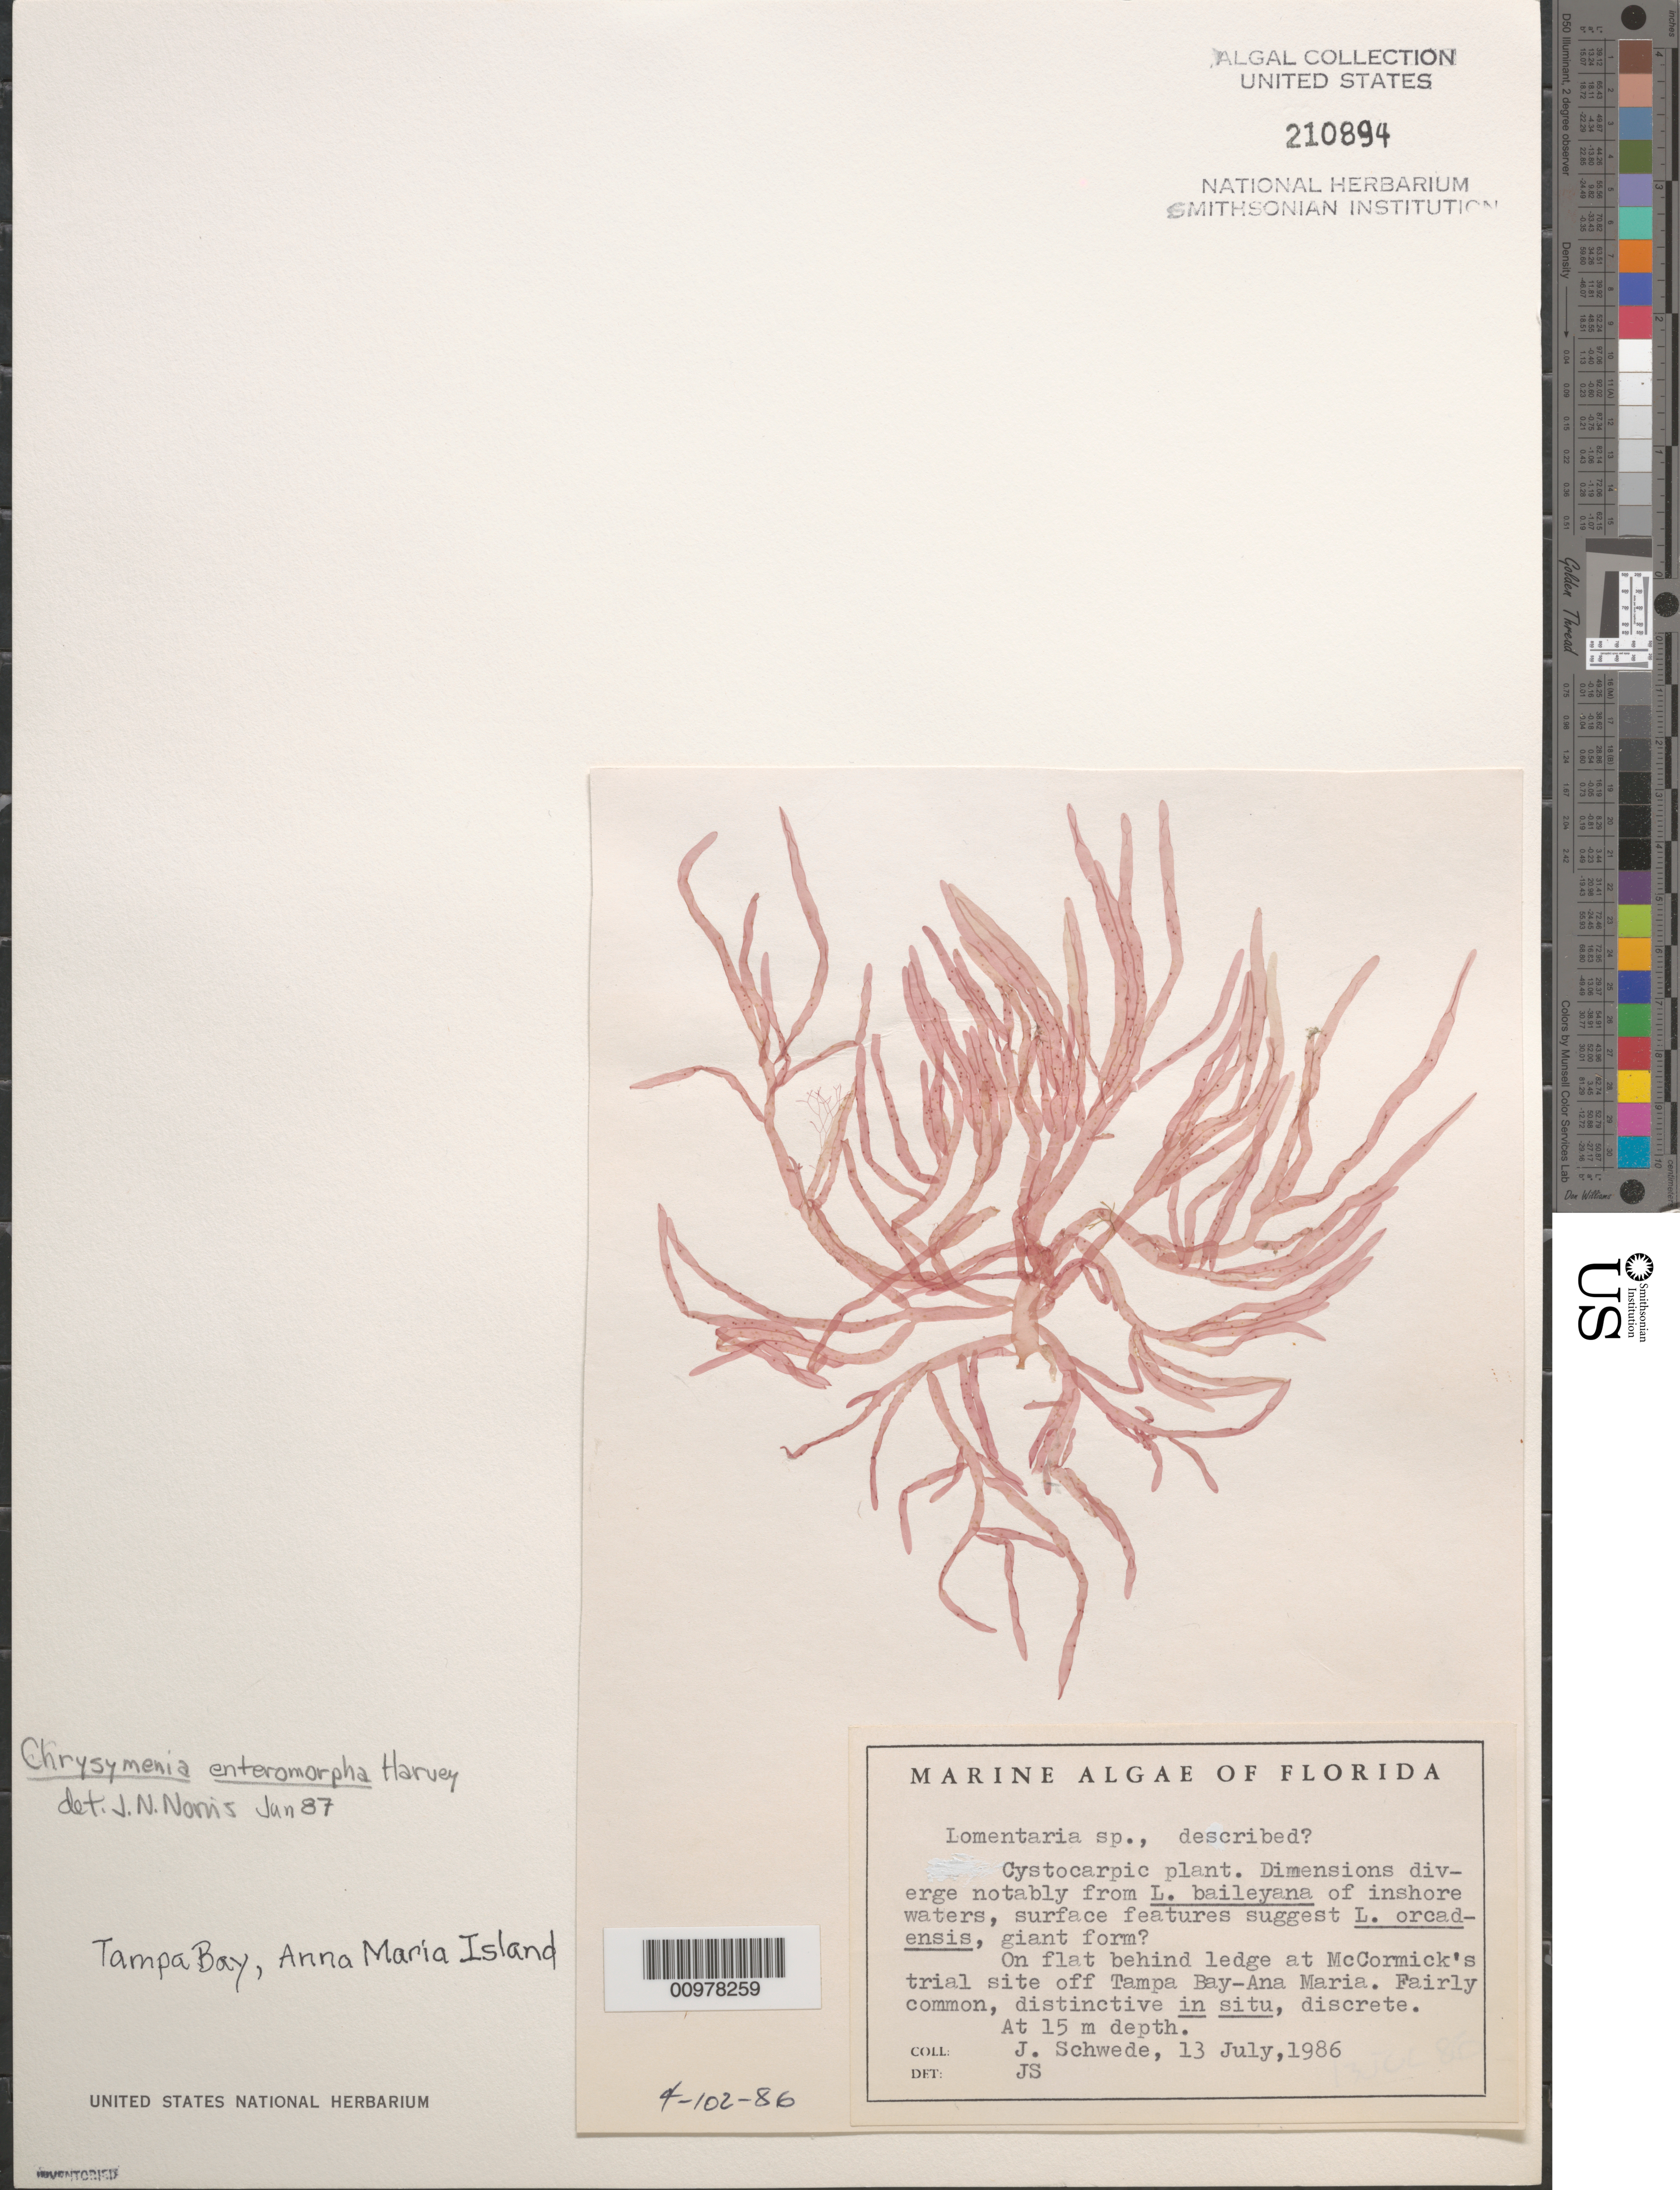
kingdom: Plantae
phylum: Rhodophyta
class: Florideophyceae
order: Rhodymeniales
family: Rhodymeniaceae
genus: Botryocladia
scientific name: Botryocladia enteromorpha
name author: (Harv.) W.E. Schmidt et al. in W.E. Schmidt et al.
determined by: Algae name updating Project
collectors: J. Schwede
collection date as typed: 13 Jul 1986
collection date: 1986-07-13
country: United States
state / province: Florida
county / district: Manatee County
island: Anna Maria Island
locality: Flat behind ledge at McCormick's trail site off Tampa Bay-Anna Maria Island (Tampa Bay-Ana Maria)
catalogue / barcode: US 210894